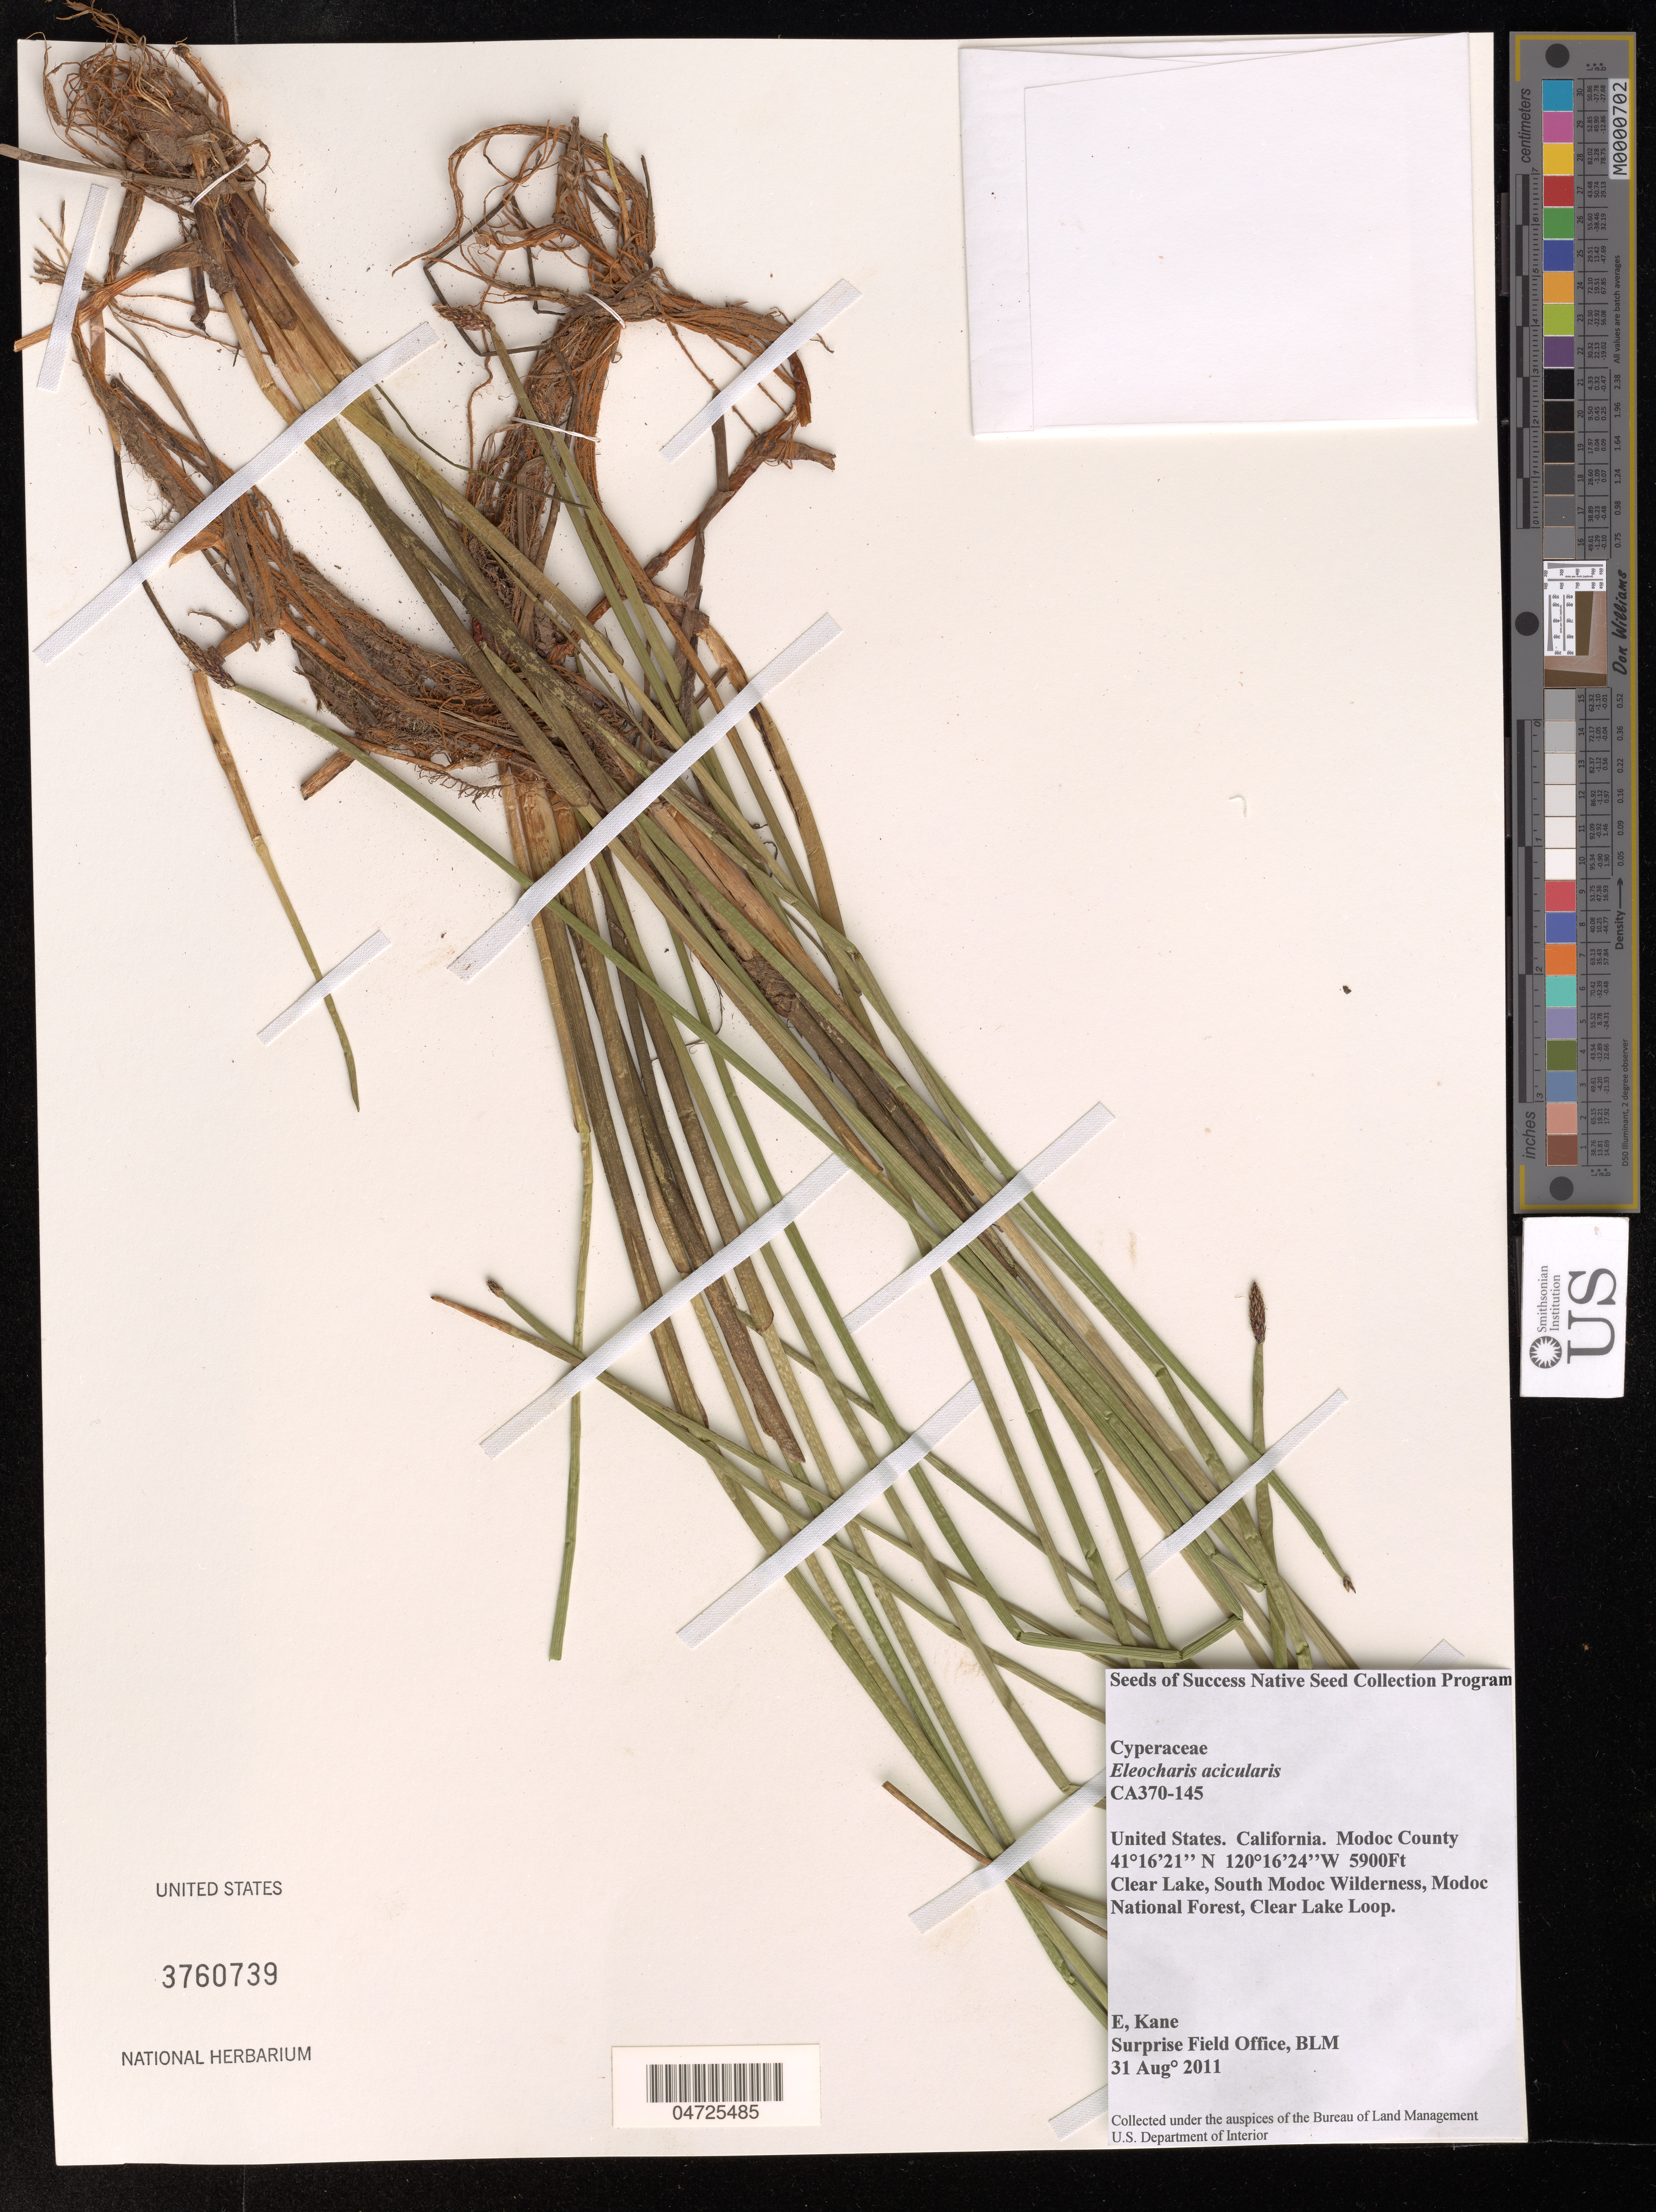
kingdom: Plantae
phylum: Tracheophyta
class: Liliopsida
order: Poales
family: Cyperaceae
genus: Eleocharis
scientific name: Eleocharis acicularis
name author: (L.) Roem. & Schult.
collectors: E. Kane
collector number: CA370-145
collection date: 2011-08-31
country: United States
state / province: California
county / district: Modoc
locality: Modoc County. Clear Lake, South Modoc Wilderness, Modoc National Forest, Clear Lake Loop.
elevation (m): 1798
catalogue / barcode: US 3760739